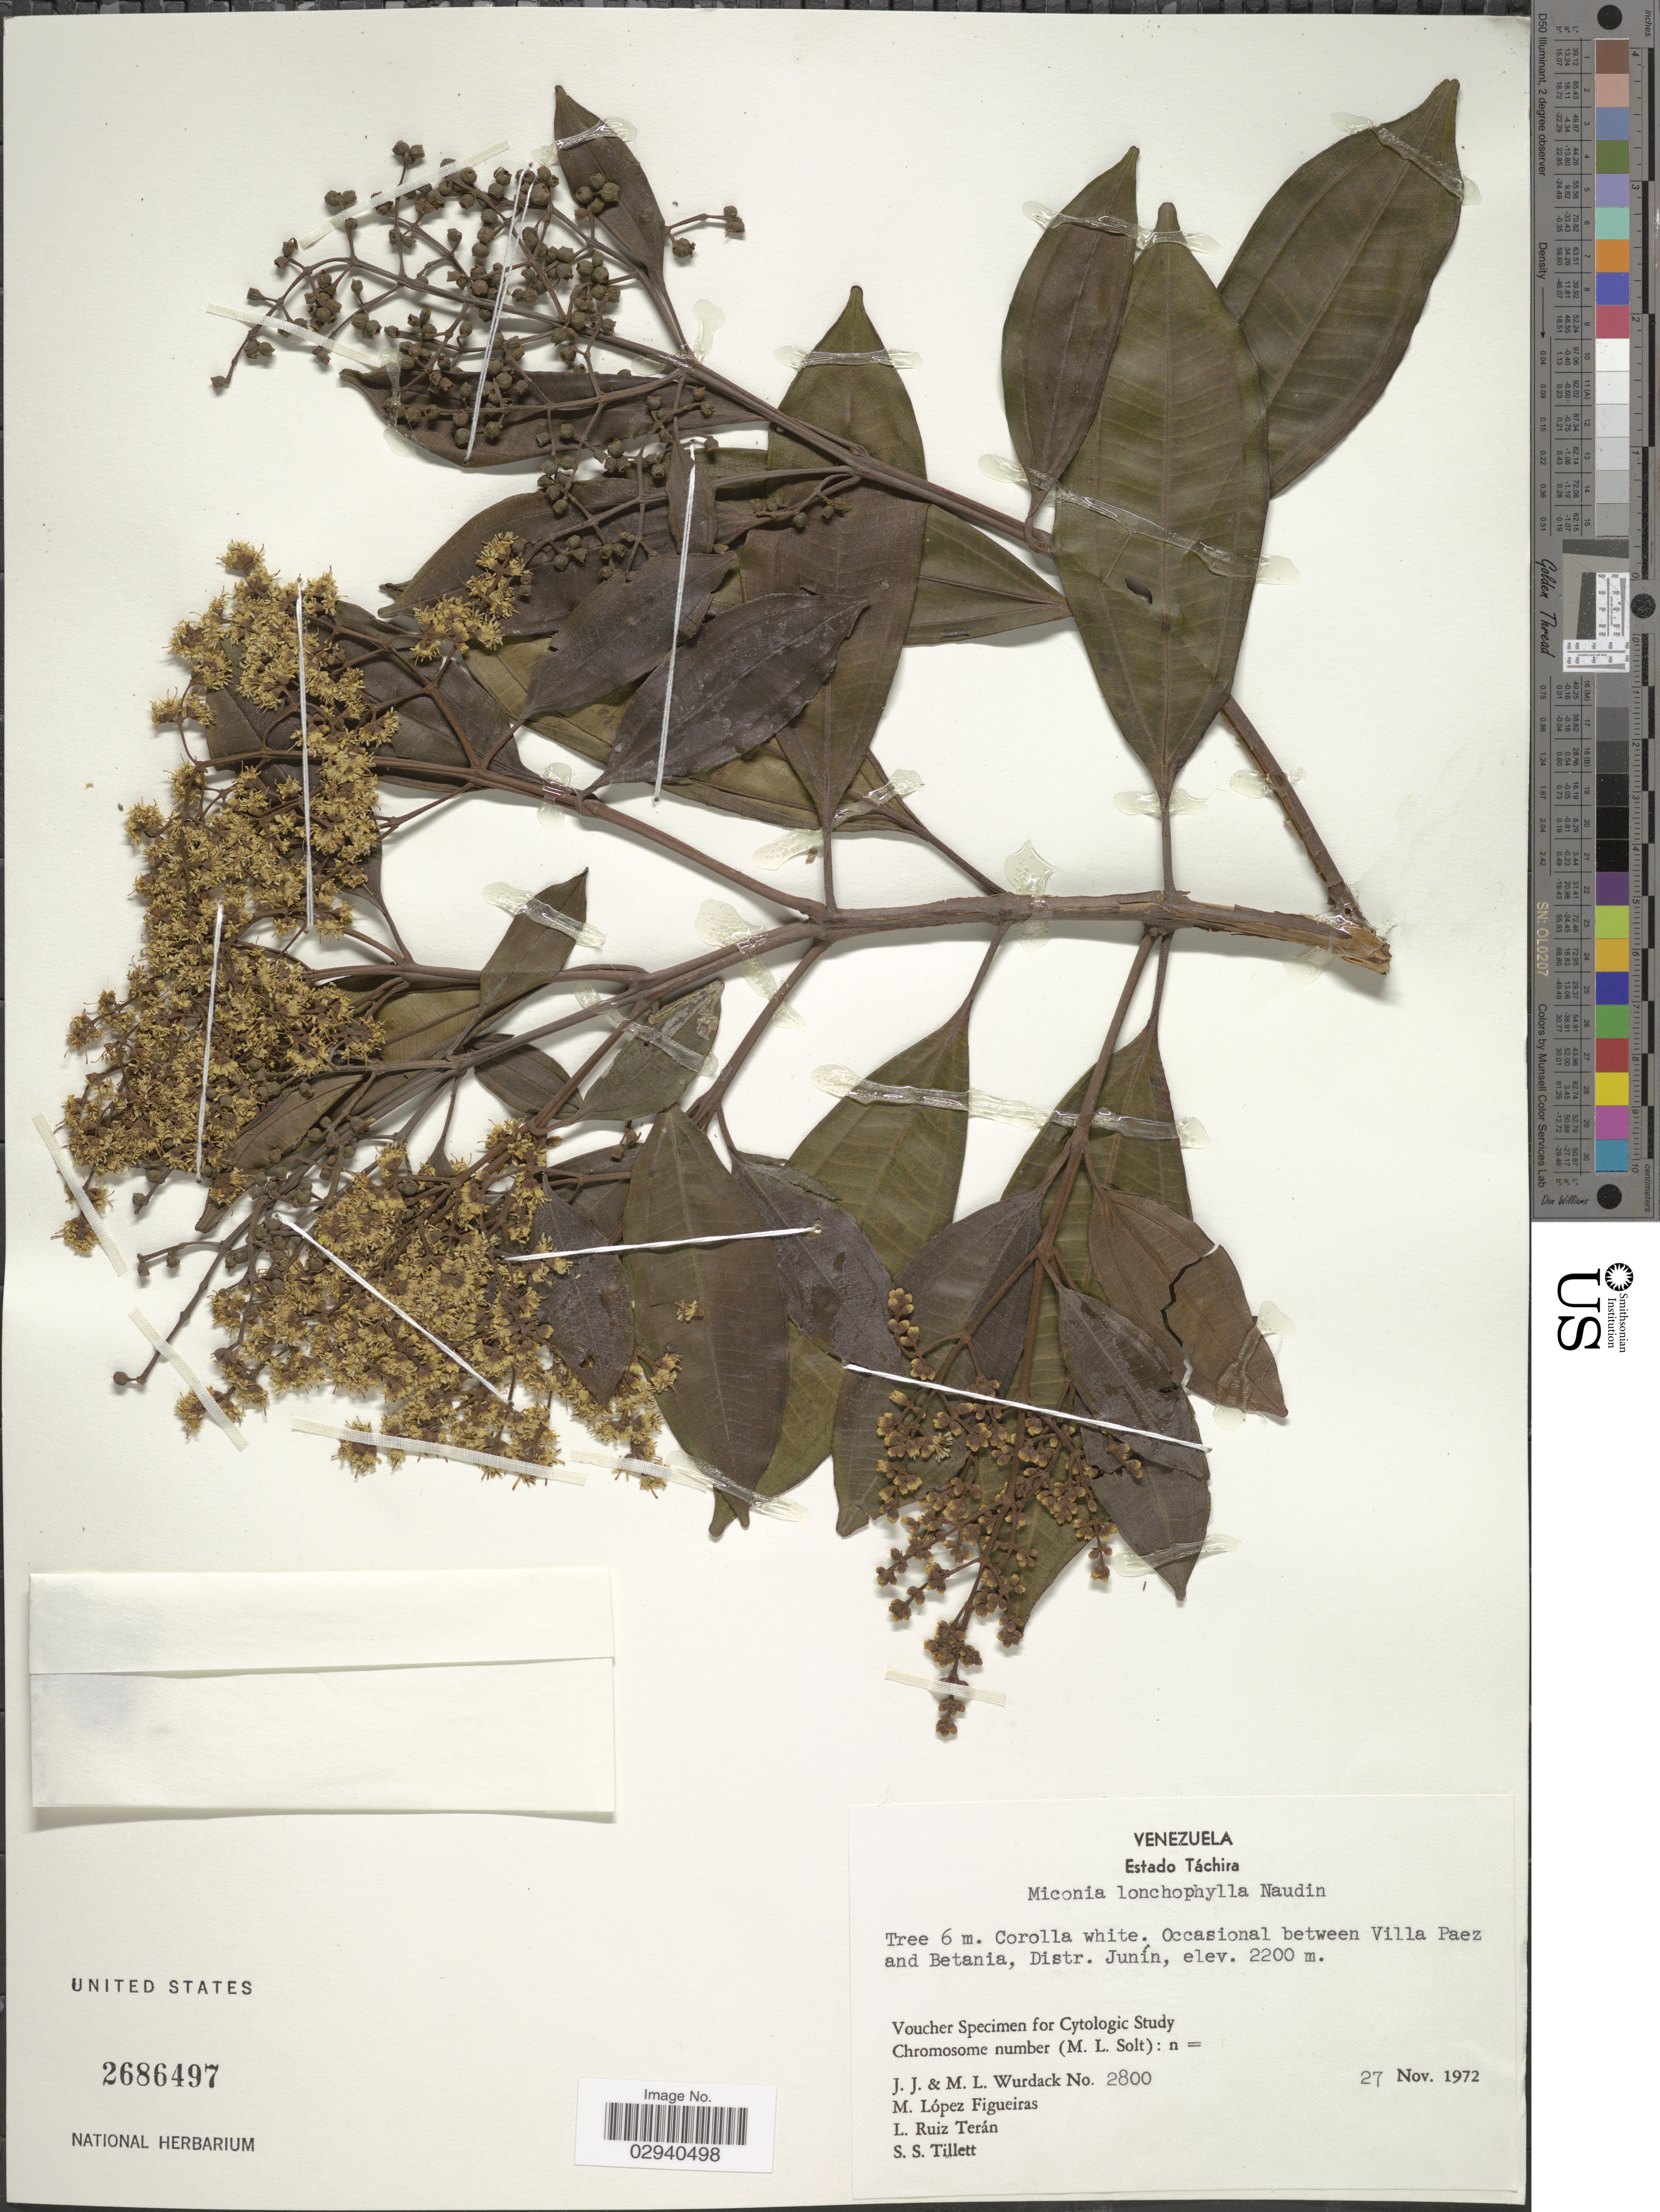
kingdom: Plantae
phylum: Tracheophyta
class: Magnoliopsida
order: Myrtales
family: Melastomataceae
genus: Miconia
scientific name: Miconia lonchophylla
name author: Naudin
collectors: J. J. Wurdack, M. L. Wurdack, M. López Figueiras & L. E. Ruíz-Terán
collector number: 2800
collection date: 1972-11-27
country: Venezuela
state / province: Tachira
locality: Occasional between Villa Paez and Betania, Distr. Junín.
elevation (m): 2200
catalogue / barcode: US 2686497